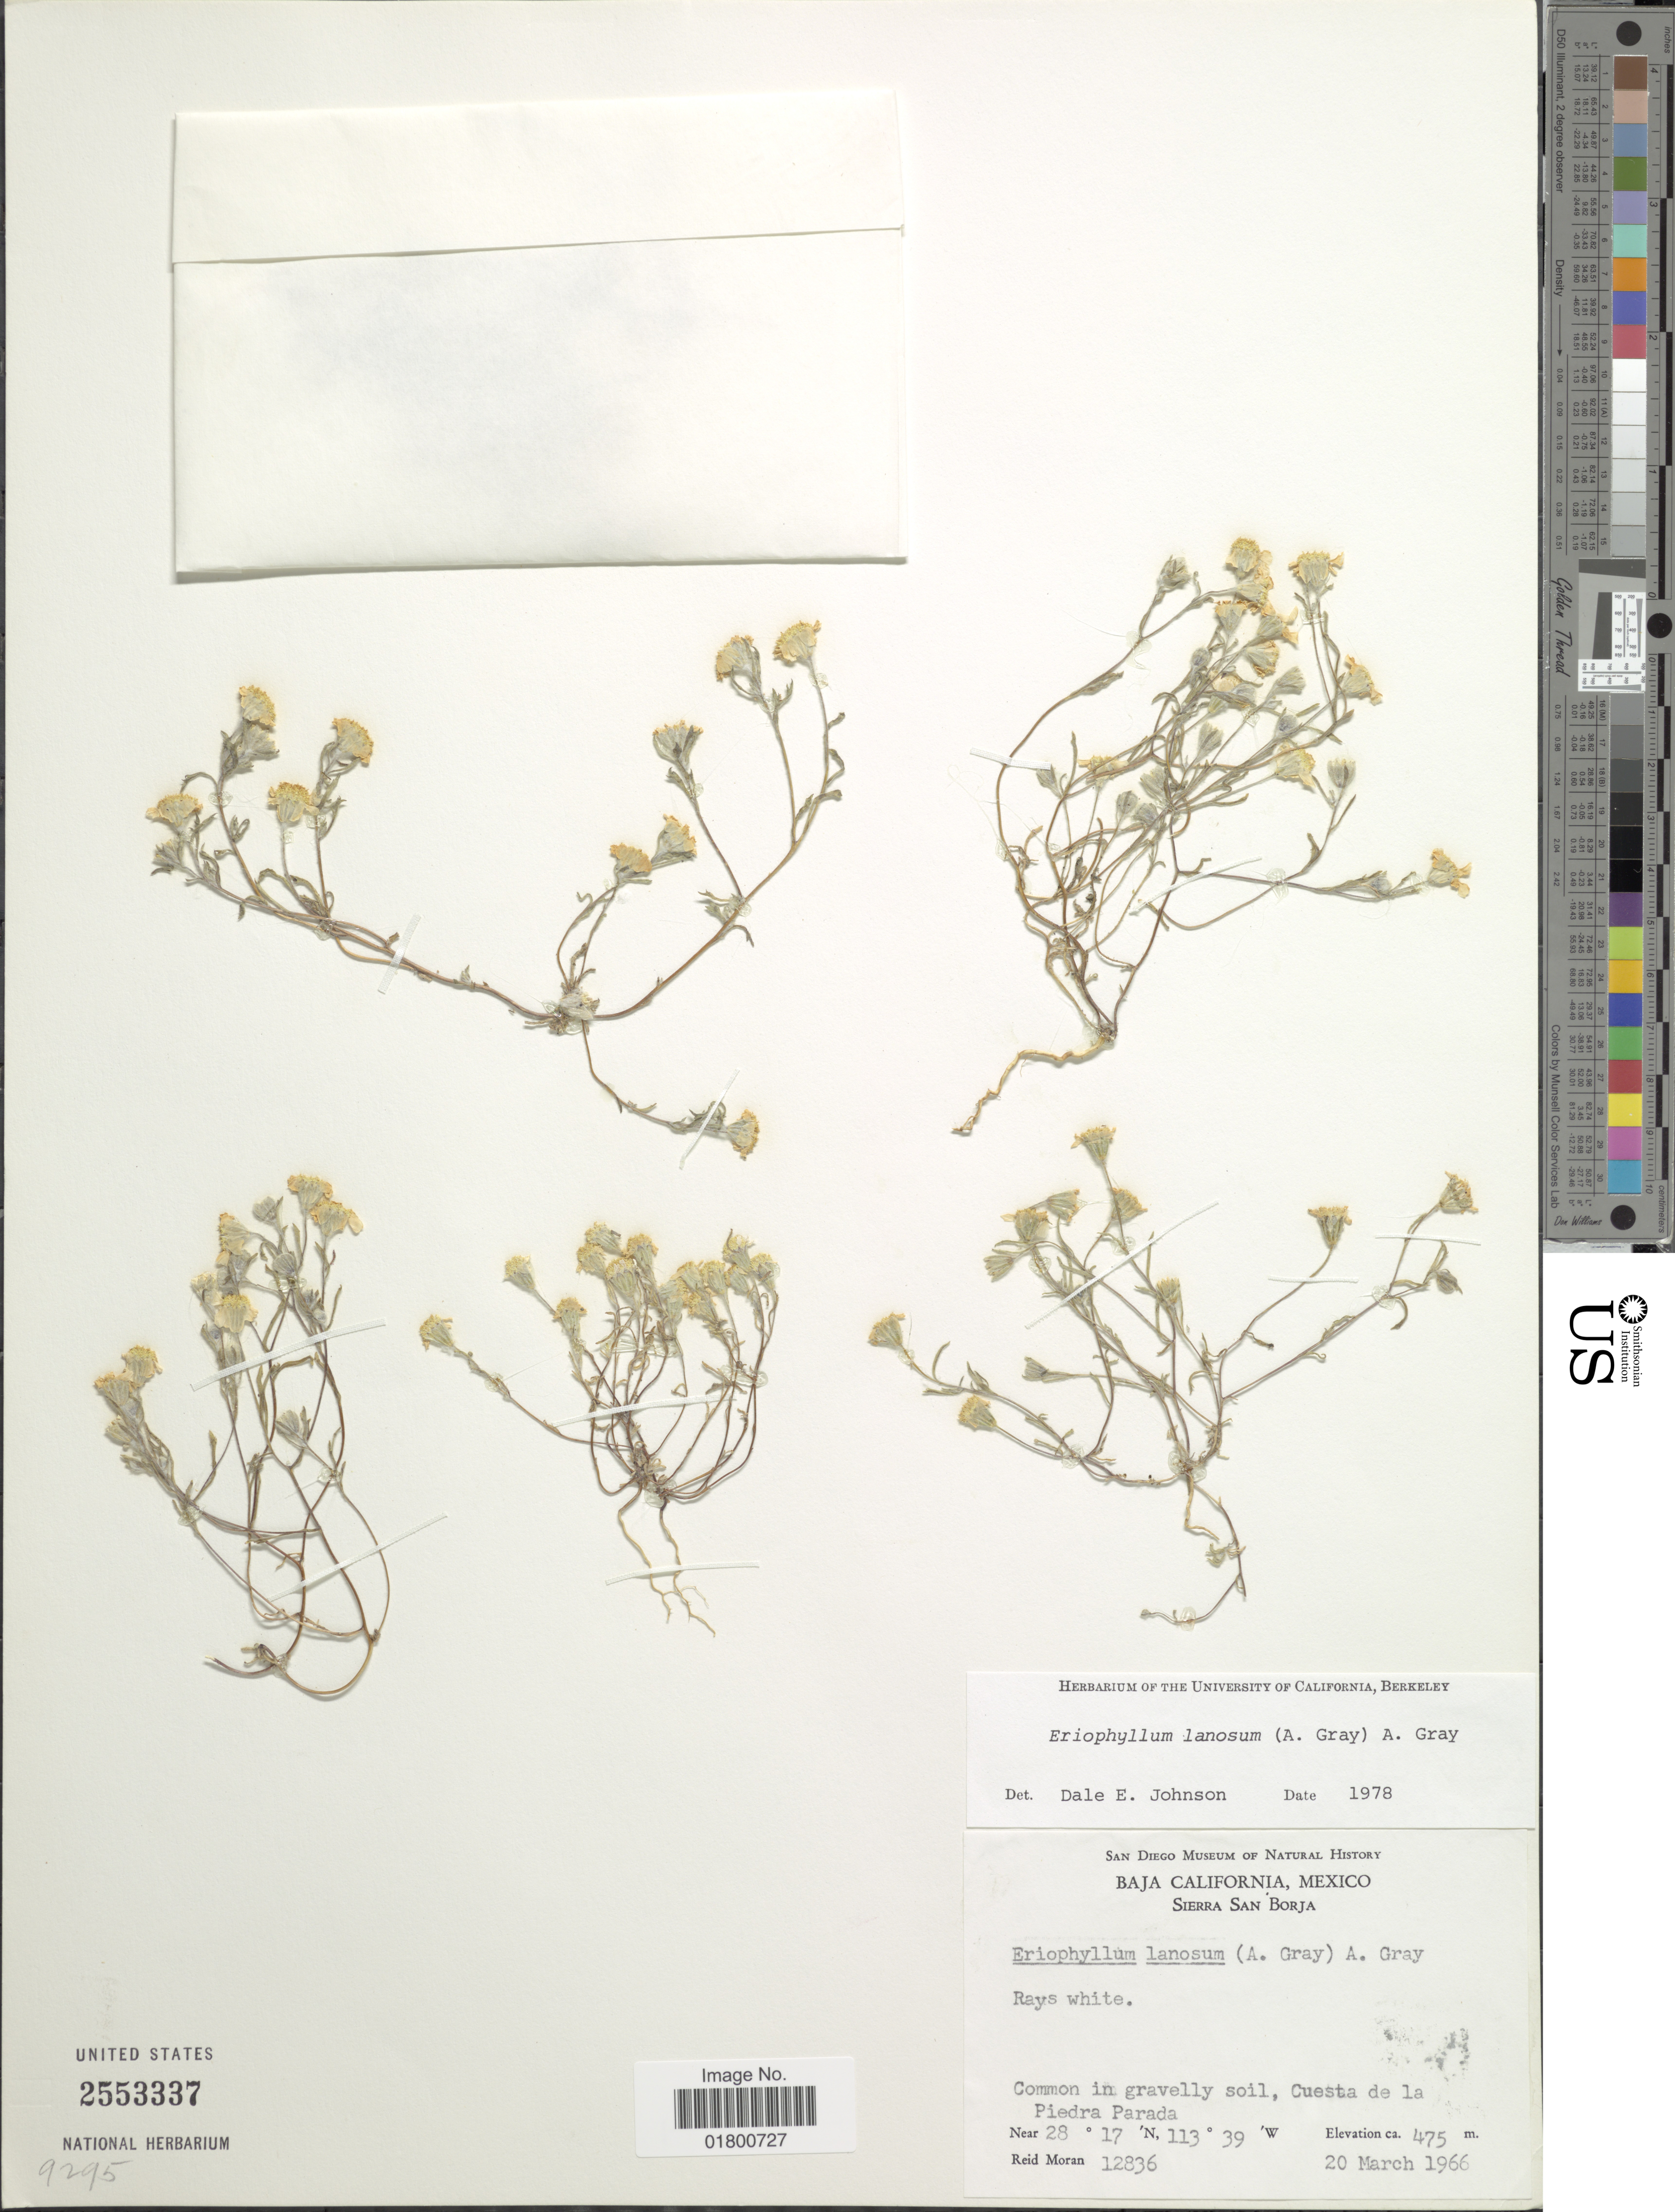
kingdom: Plantae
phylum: Tracheophyta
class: Magnoliopsida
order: Asterales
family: Asteraceae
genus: Eriophyllum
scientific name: Eriophyllum lanosum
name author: (A. Gray) A. Gray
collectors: R. V. Moran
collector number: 12836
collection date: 1966-03-20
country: Mexico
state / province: Baja California Sur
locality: Sierra San Borja, Cuasta de la Piedra Parada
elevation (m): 475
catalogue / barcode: US 2553337